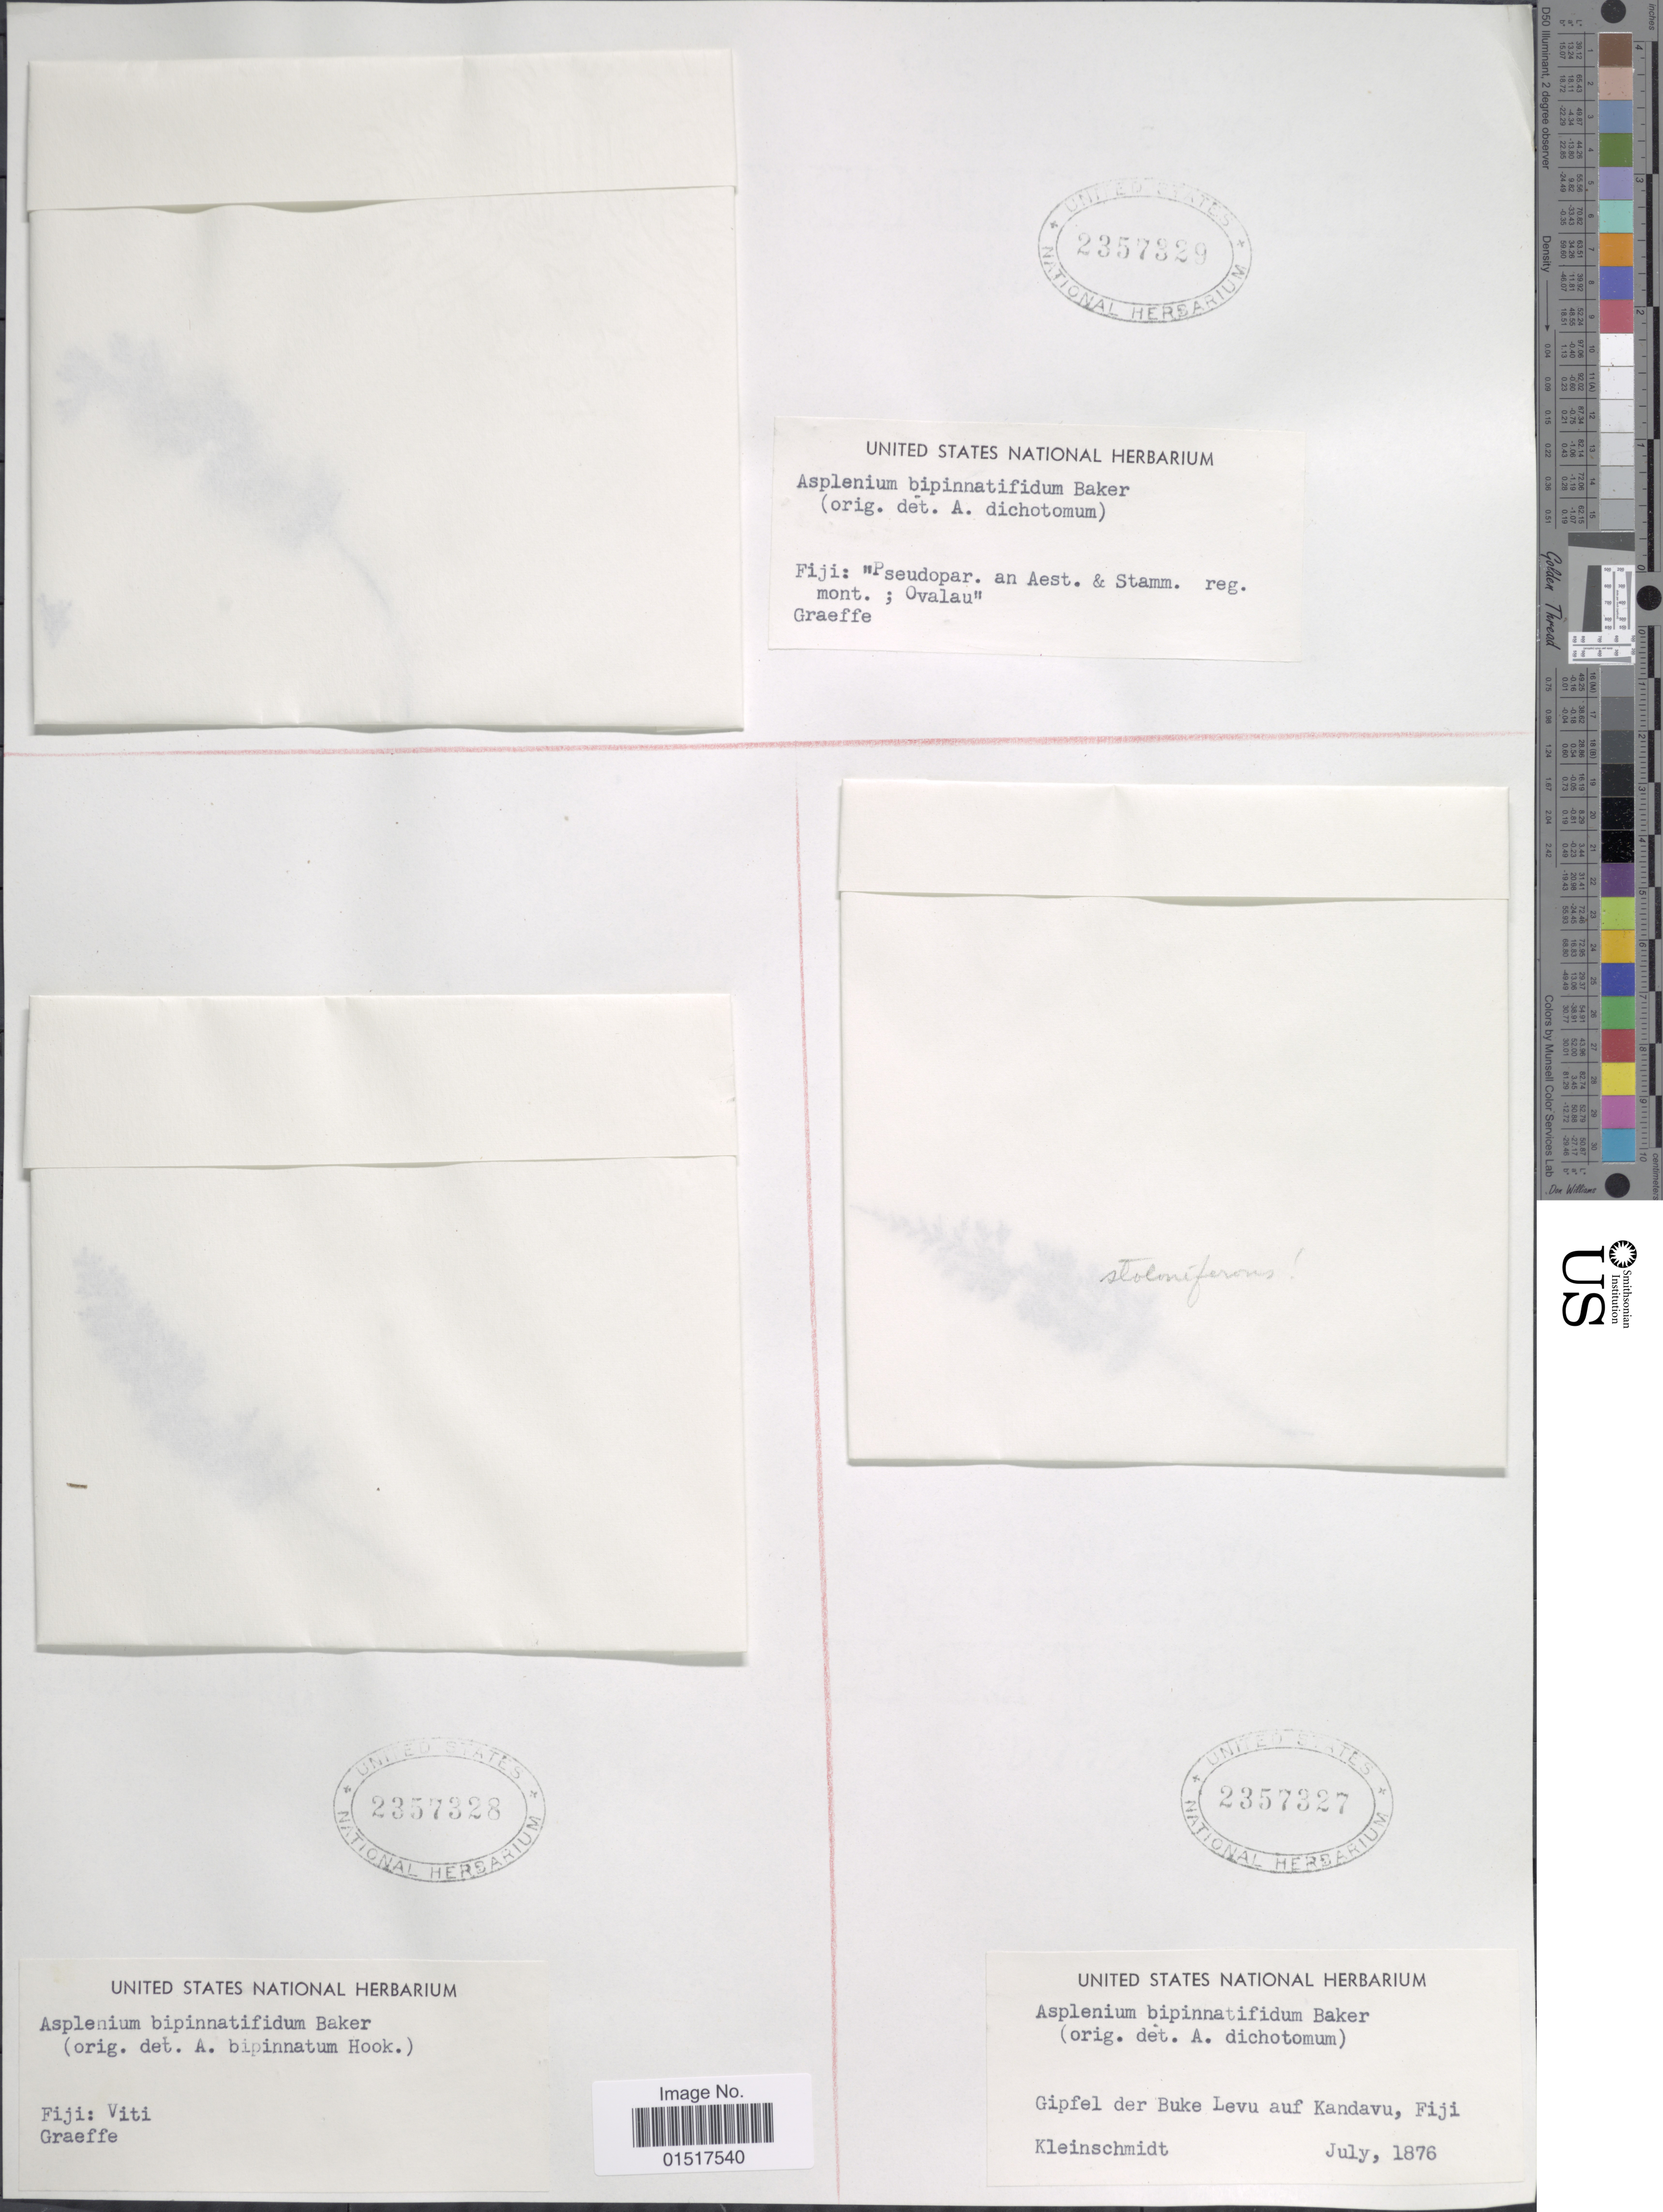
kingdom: Plantae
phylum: Tracheophyta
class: Polypodiopsida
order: Polypodiales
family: Aspleniaceae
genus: Asplenium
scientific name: Asplenium bipinnatifidum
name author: Baker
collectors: Kleinschmidt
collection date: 1876-07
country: Fiji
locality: Gipfel der Buke Levu auf Kandavu.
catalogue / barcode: US 2357327